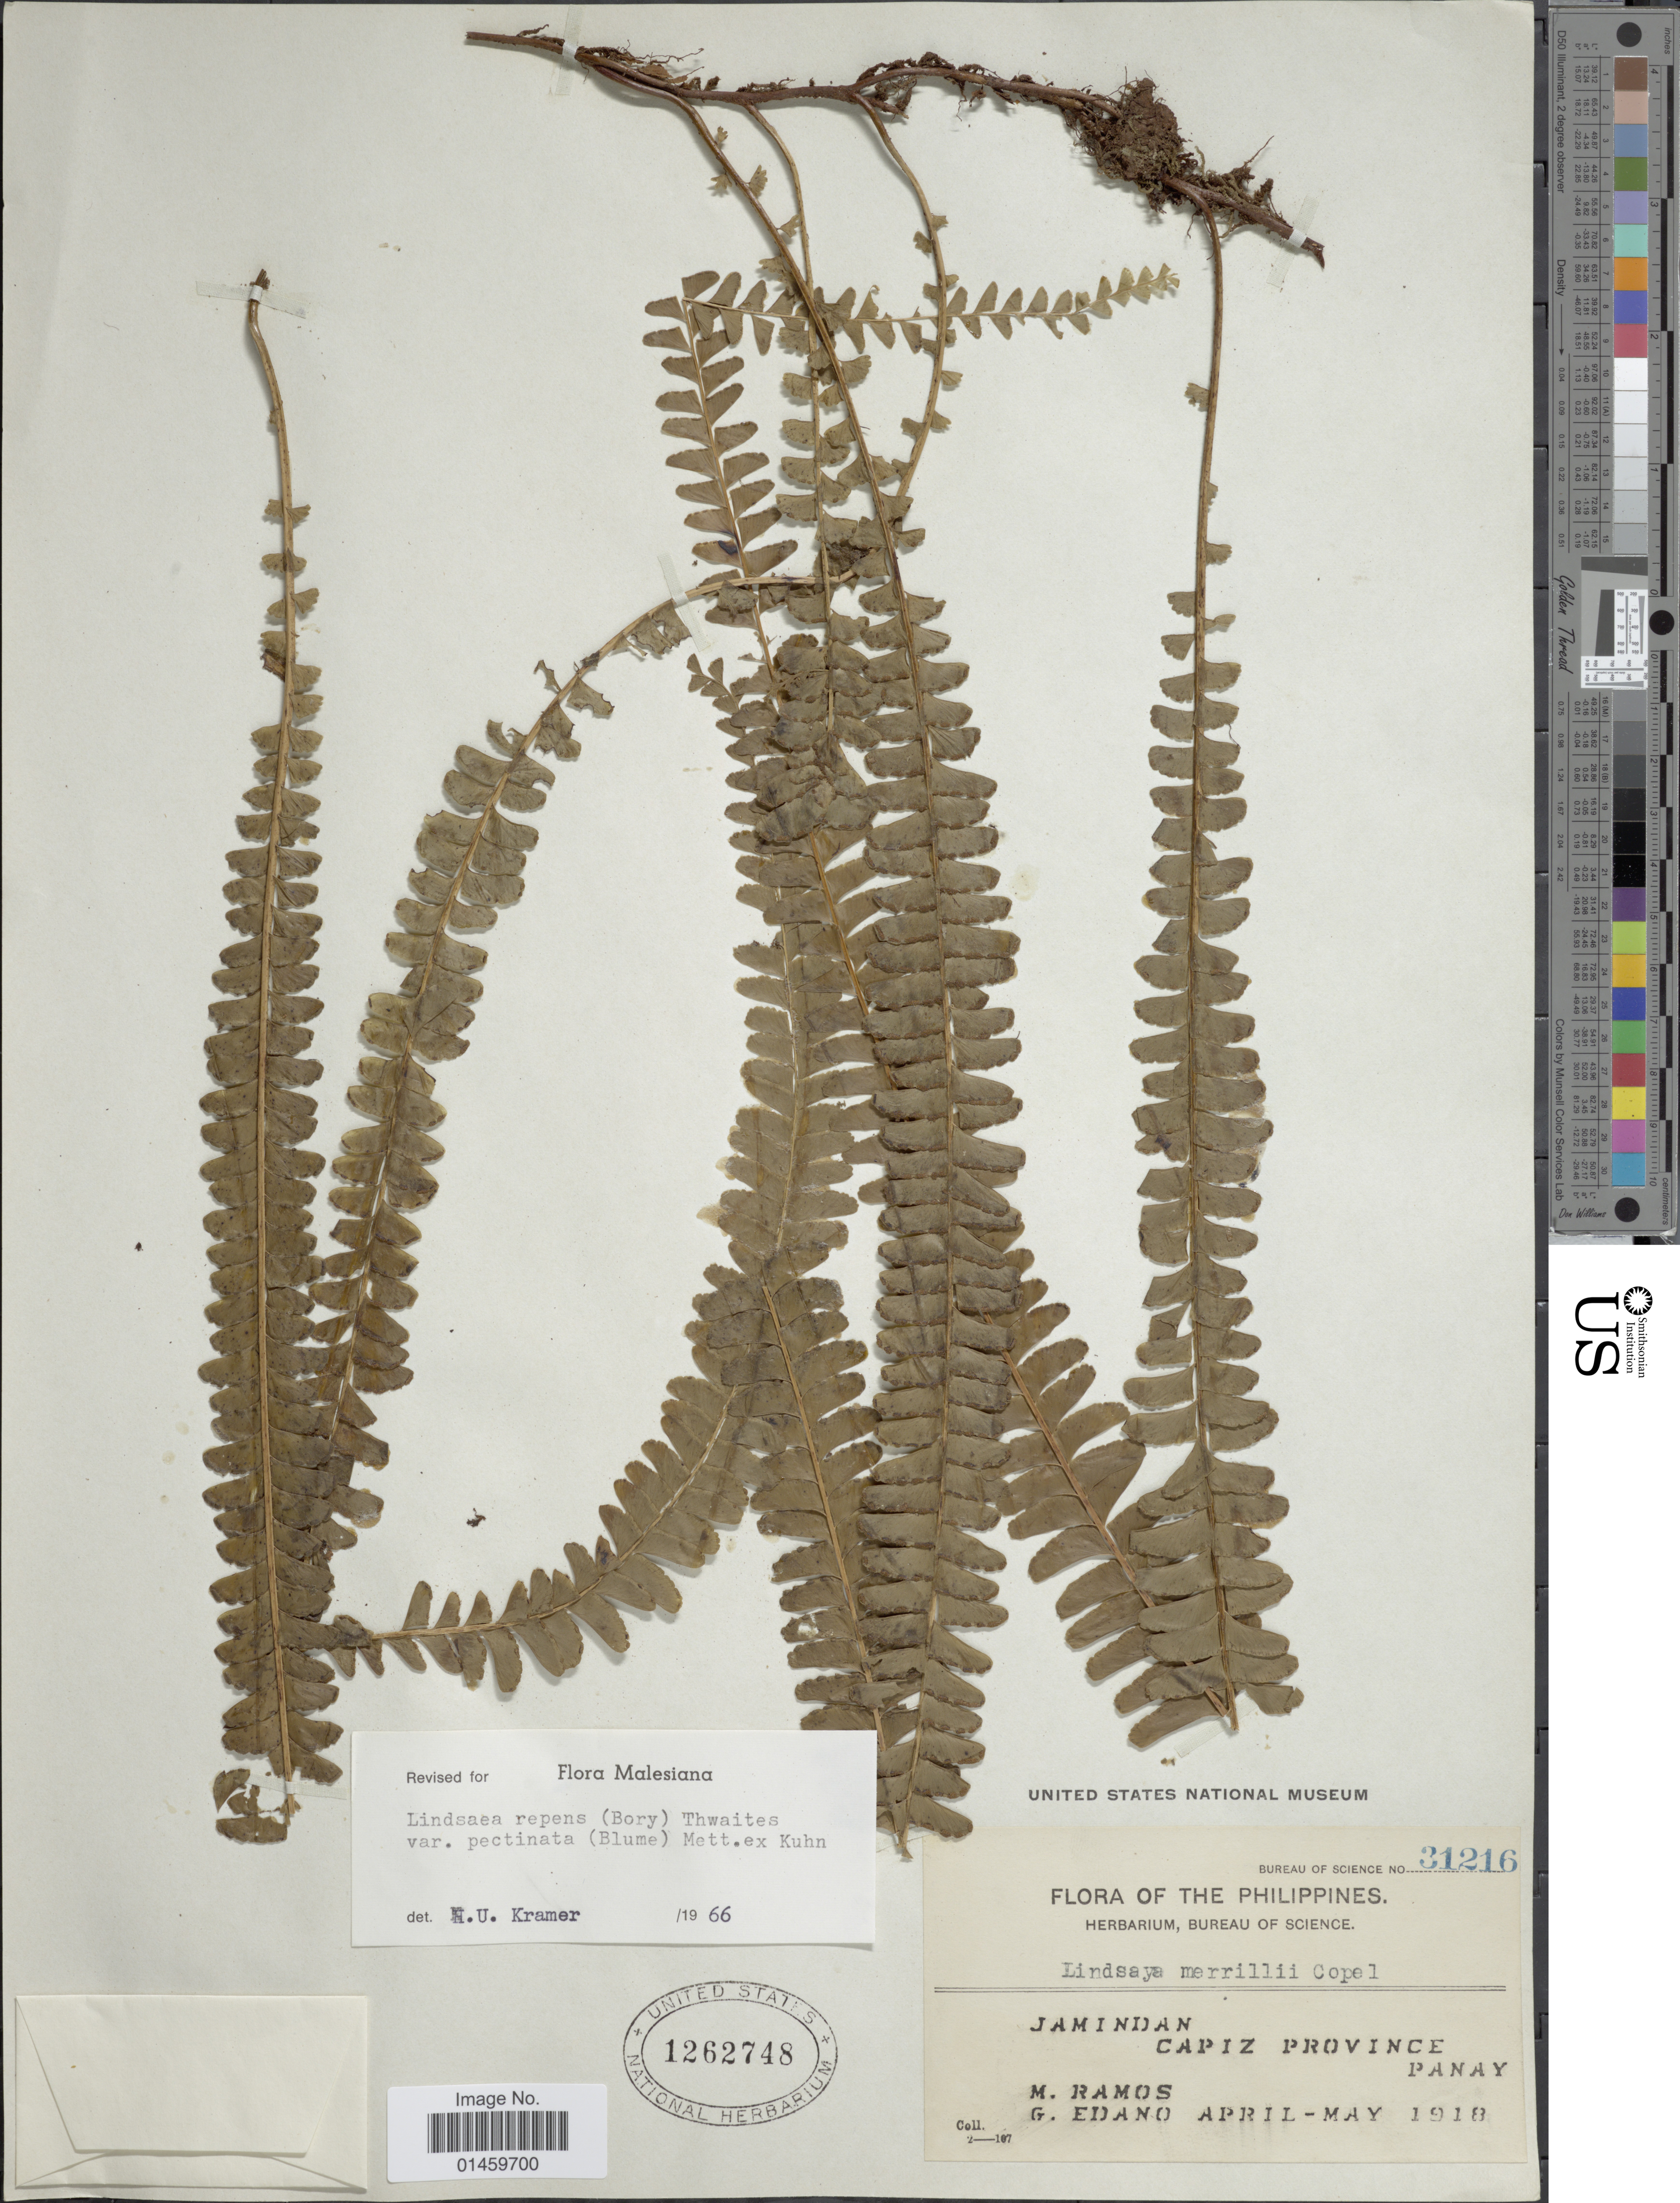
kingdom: Plantae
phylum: Tracheophyta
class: Polypodiopsida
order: Polypodiales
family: Lindsaeaceae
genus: Lindsaea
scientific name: Lindsaea repens var. pectinata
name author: (Blume) Mett.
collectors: M. Ramos & G. Edaño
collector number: Bureau of Science 31216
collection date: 1918-04/1918-05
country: Philippines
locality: Jamindan. Capiz Province Panay.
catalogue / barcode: US 1262748